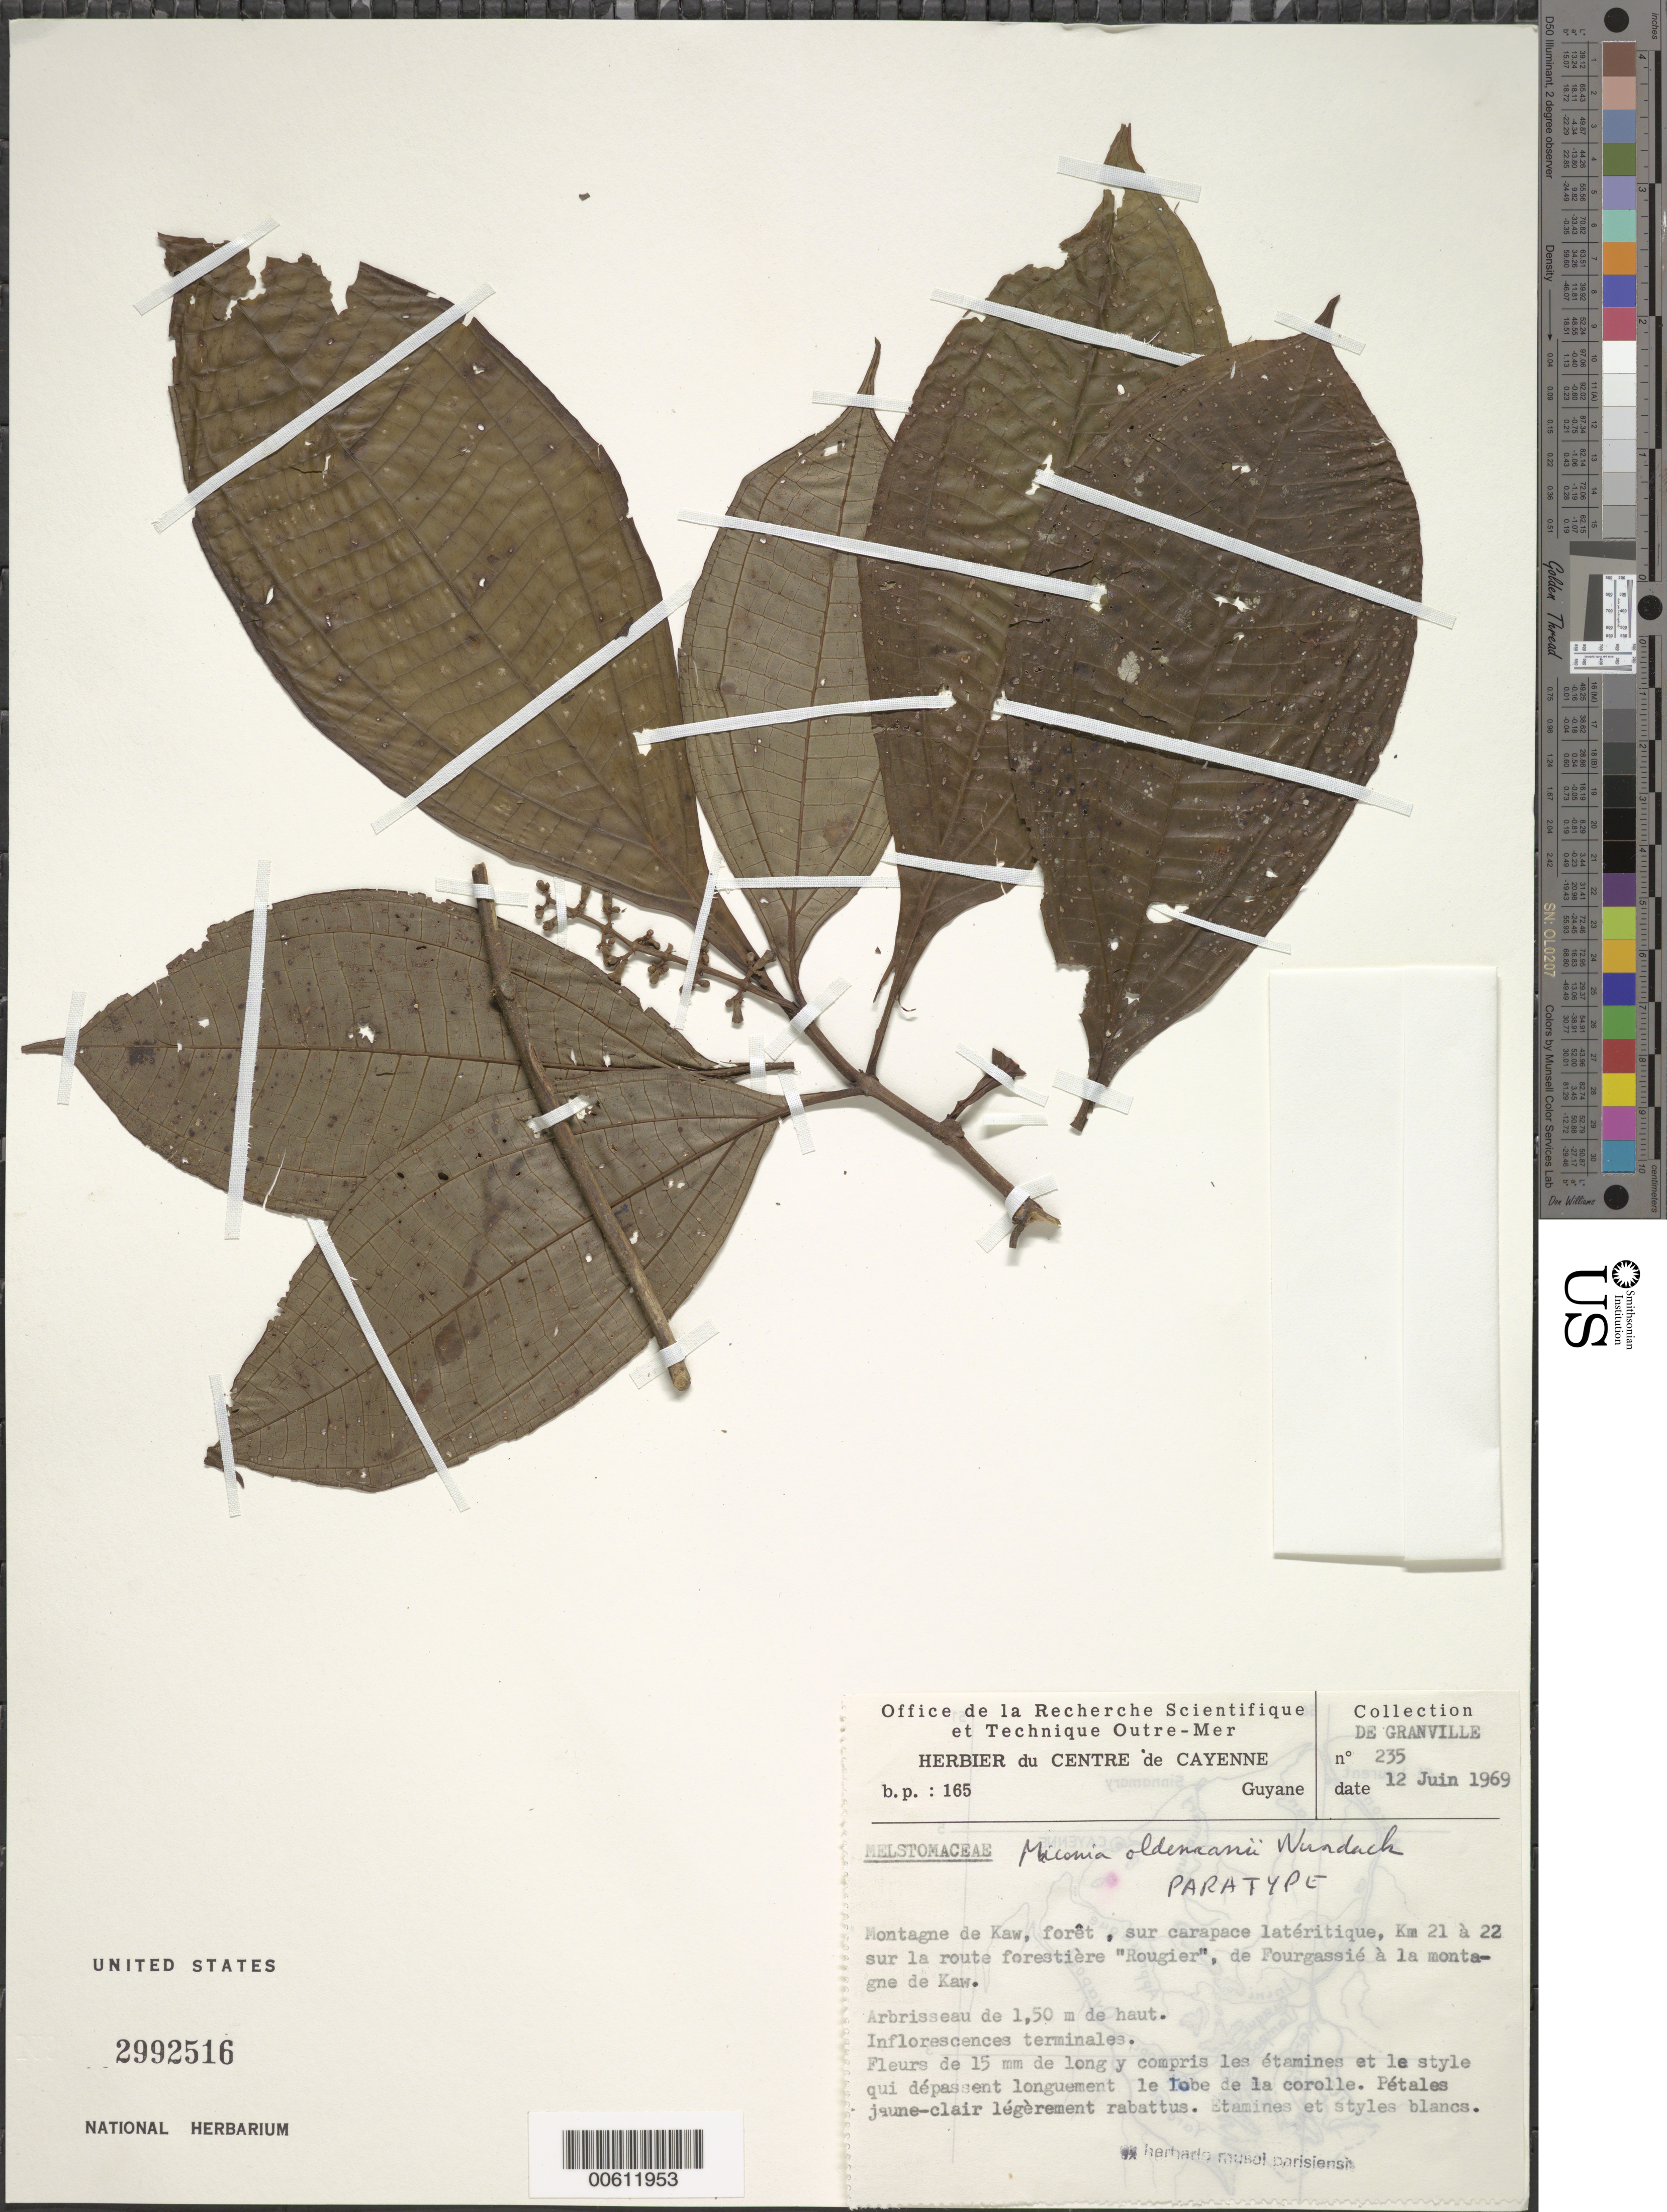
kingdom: Plantae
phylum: Tracheophyta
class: Magnoliopsida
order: Myrtales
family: Melastomataceae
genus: Miconia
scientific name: Miconia oldemanii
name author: Wurdack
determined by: Wurdack, John J., (US), US (UNITED STATES)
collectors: J.-J. de Granville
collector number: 235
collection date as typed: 12-Jun-69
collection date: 1969-06-12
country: French Guiana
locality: Montagne de Kaw, km 21-22 sur la route forestiere "Rougier" de Fourgassié a la montagne de Kaw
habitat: Foret, sur carapace lateritique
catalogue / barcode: US 2992516